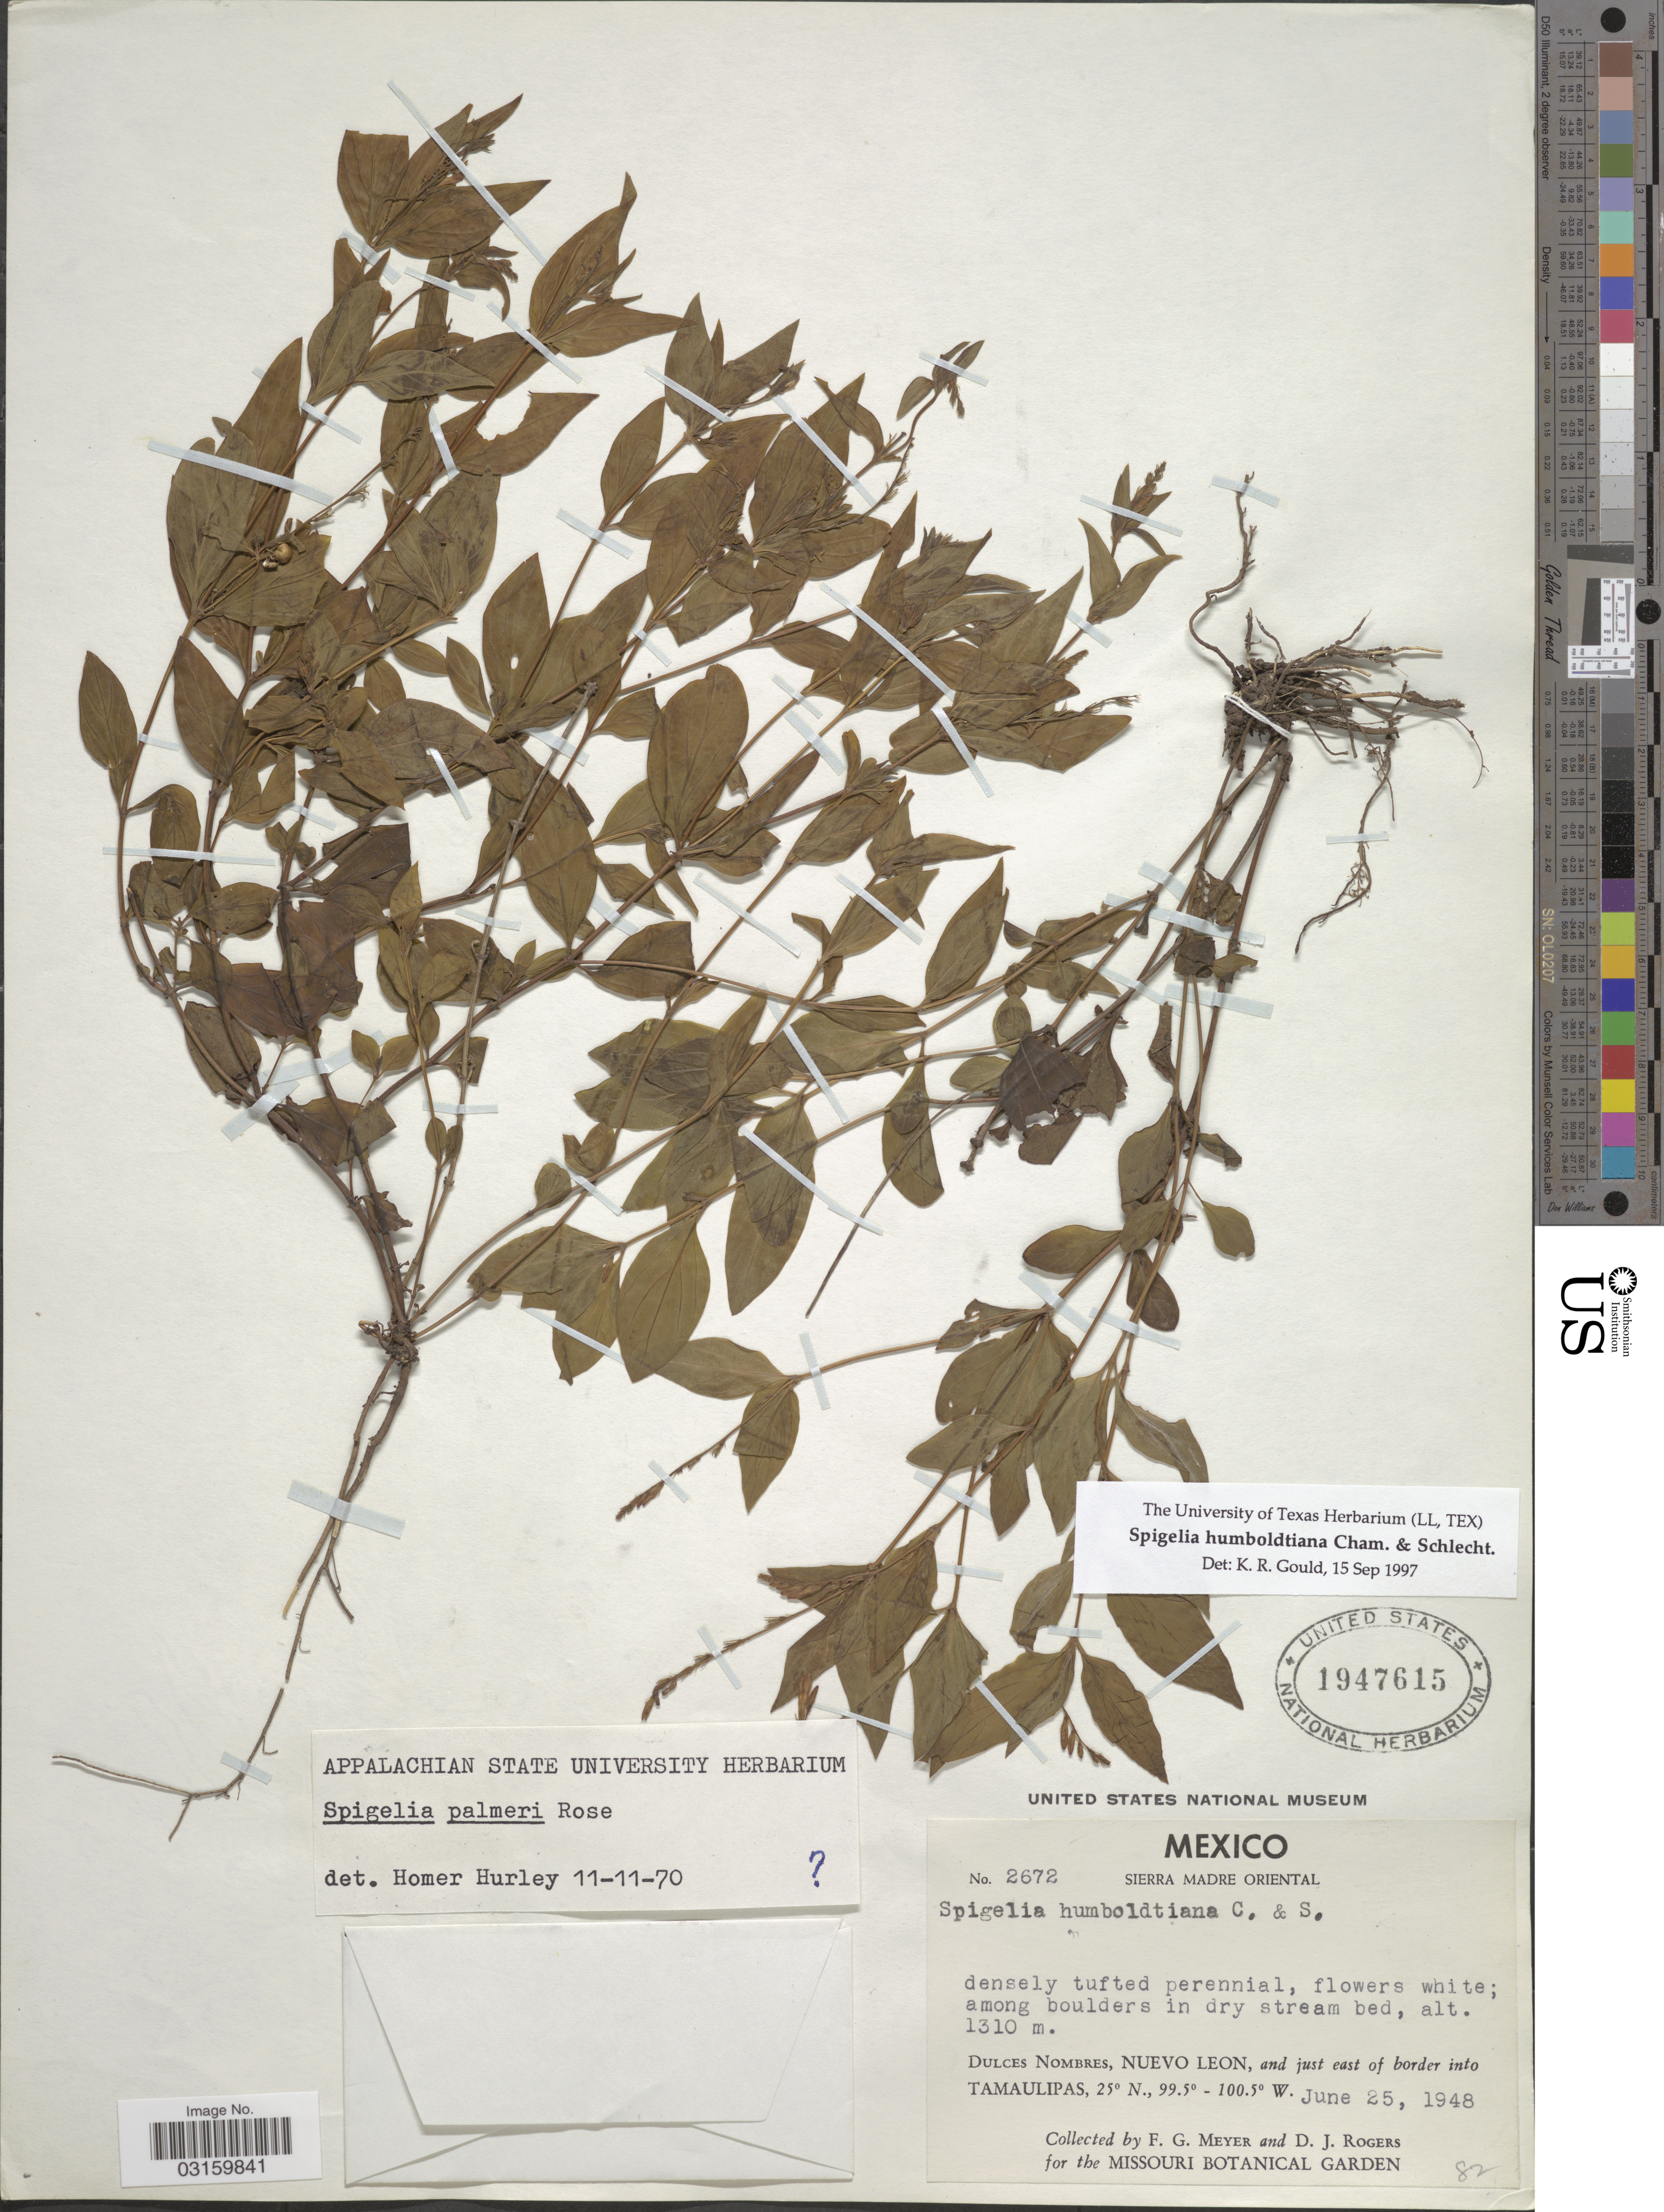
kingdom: Plantae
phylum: Tracheophyta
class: Magnoliopsida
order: Gentianales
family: Loganiaceae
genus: Spigelia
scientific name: Spigelia humboldtiana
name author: Cham. & Schltdl.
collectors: F. G. Meyer & D. J. Rogers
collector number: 2672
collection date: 1948-06-25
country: Mexico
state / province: Tamaulipas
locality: Sierra Madre Oriental, Dulces Nombres, Nuevo Leon, and just east of border into Tamaulipas.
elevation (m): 1310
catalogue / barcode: US 1947615